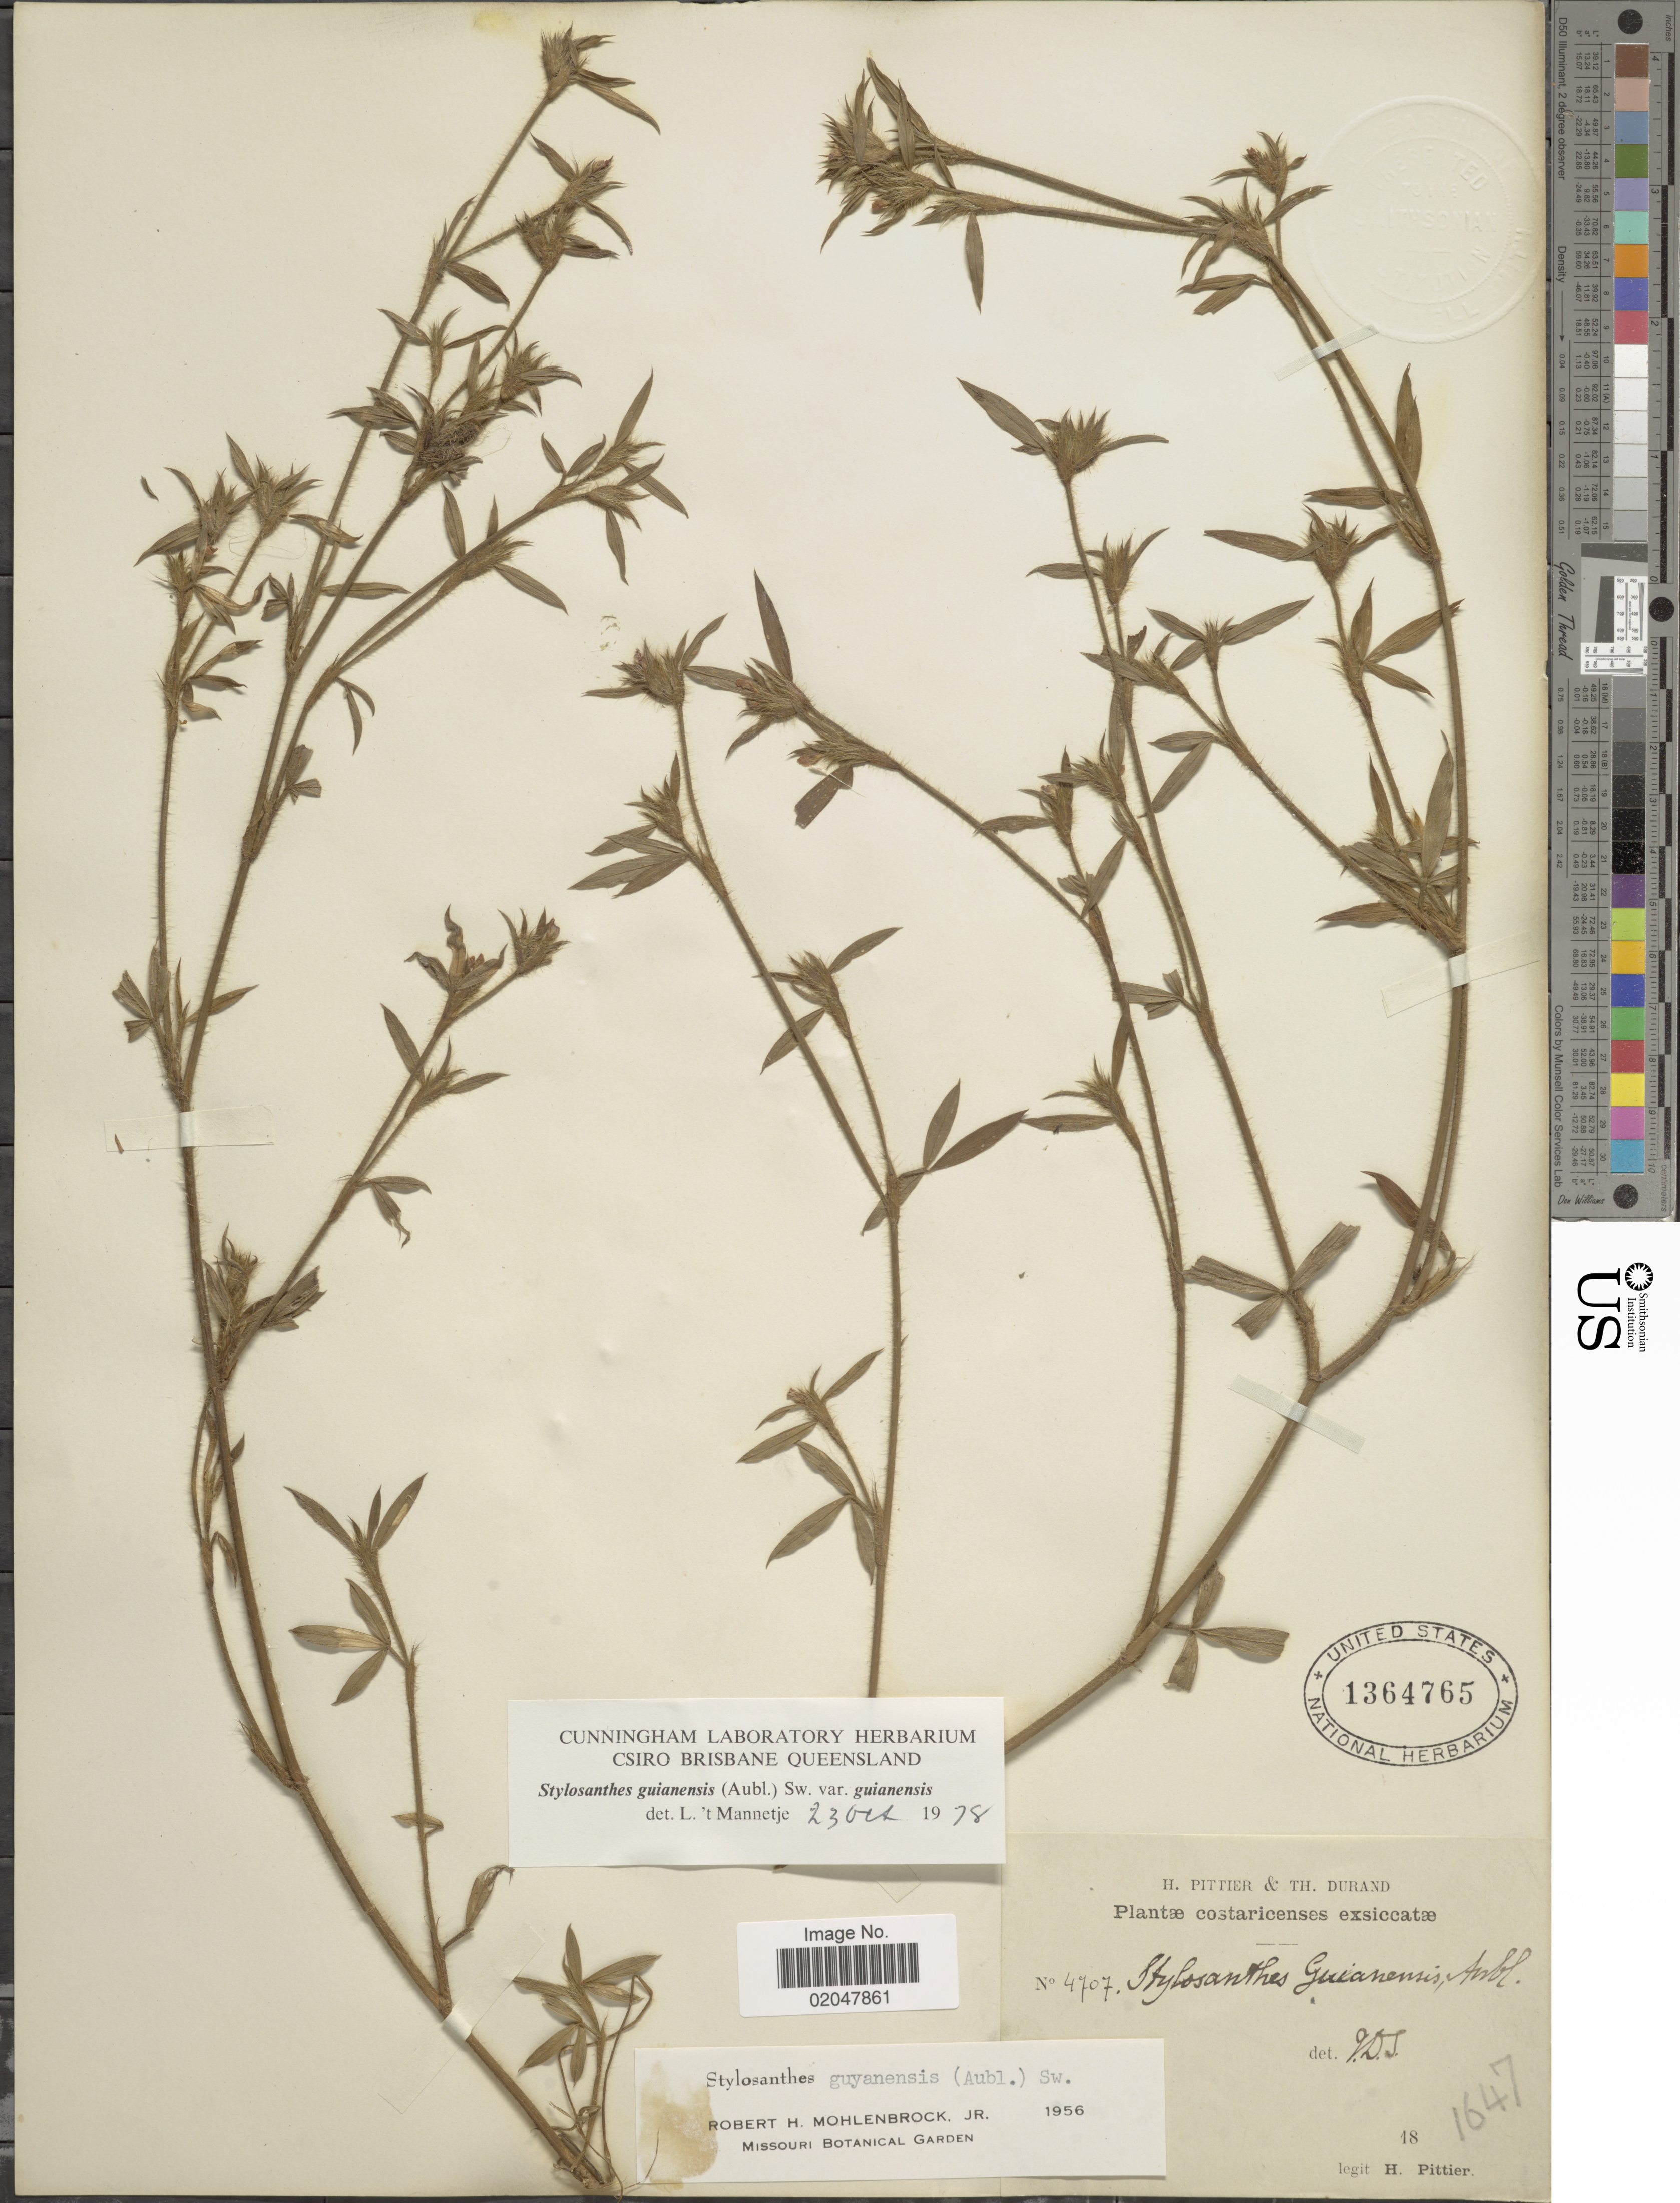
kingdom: Plantae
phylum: Tracheophyta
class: Magnoliopsida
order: Fabales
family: Fabaceae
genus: Stylosanthes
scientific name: Stylosanthes guianensis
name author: (Aubl.) Sw.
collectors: H. F. Pittier & T. Durand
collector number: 4707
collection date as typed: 18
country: Costa Rica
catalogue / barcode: US 1364765